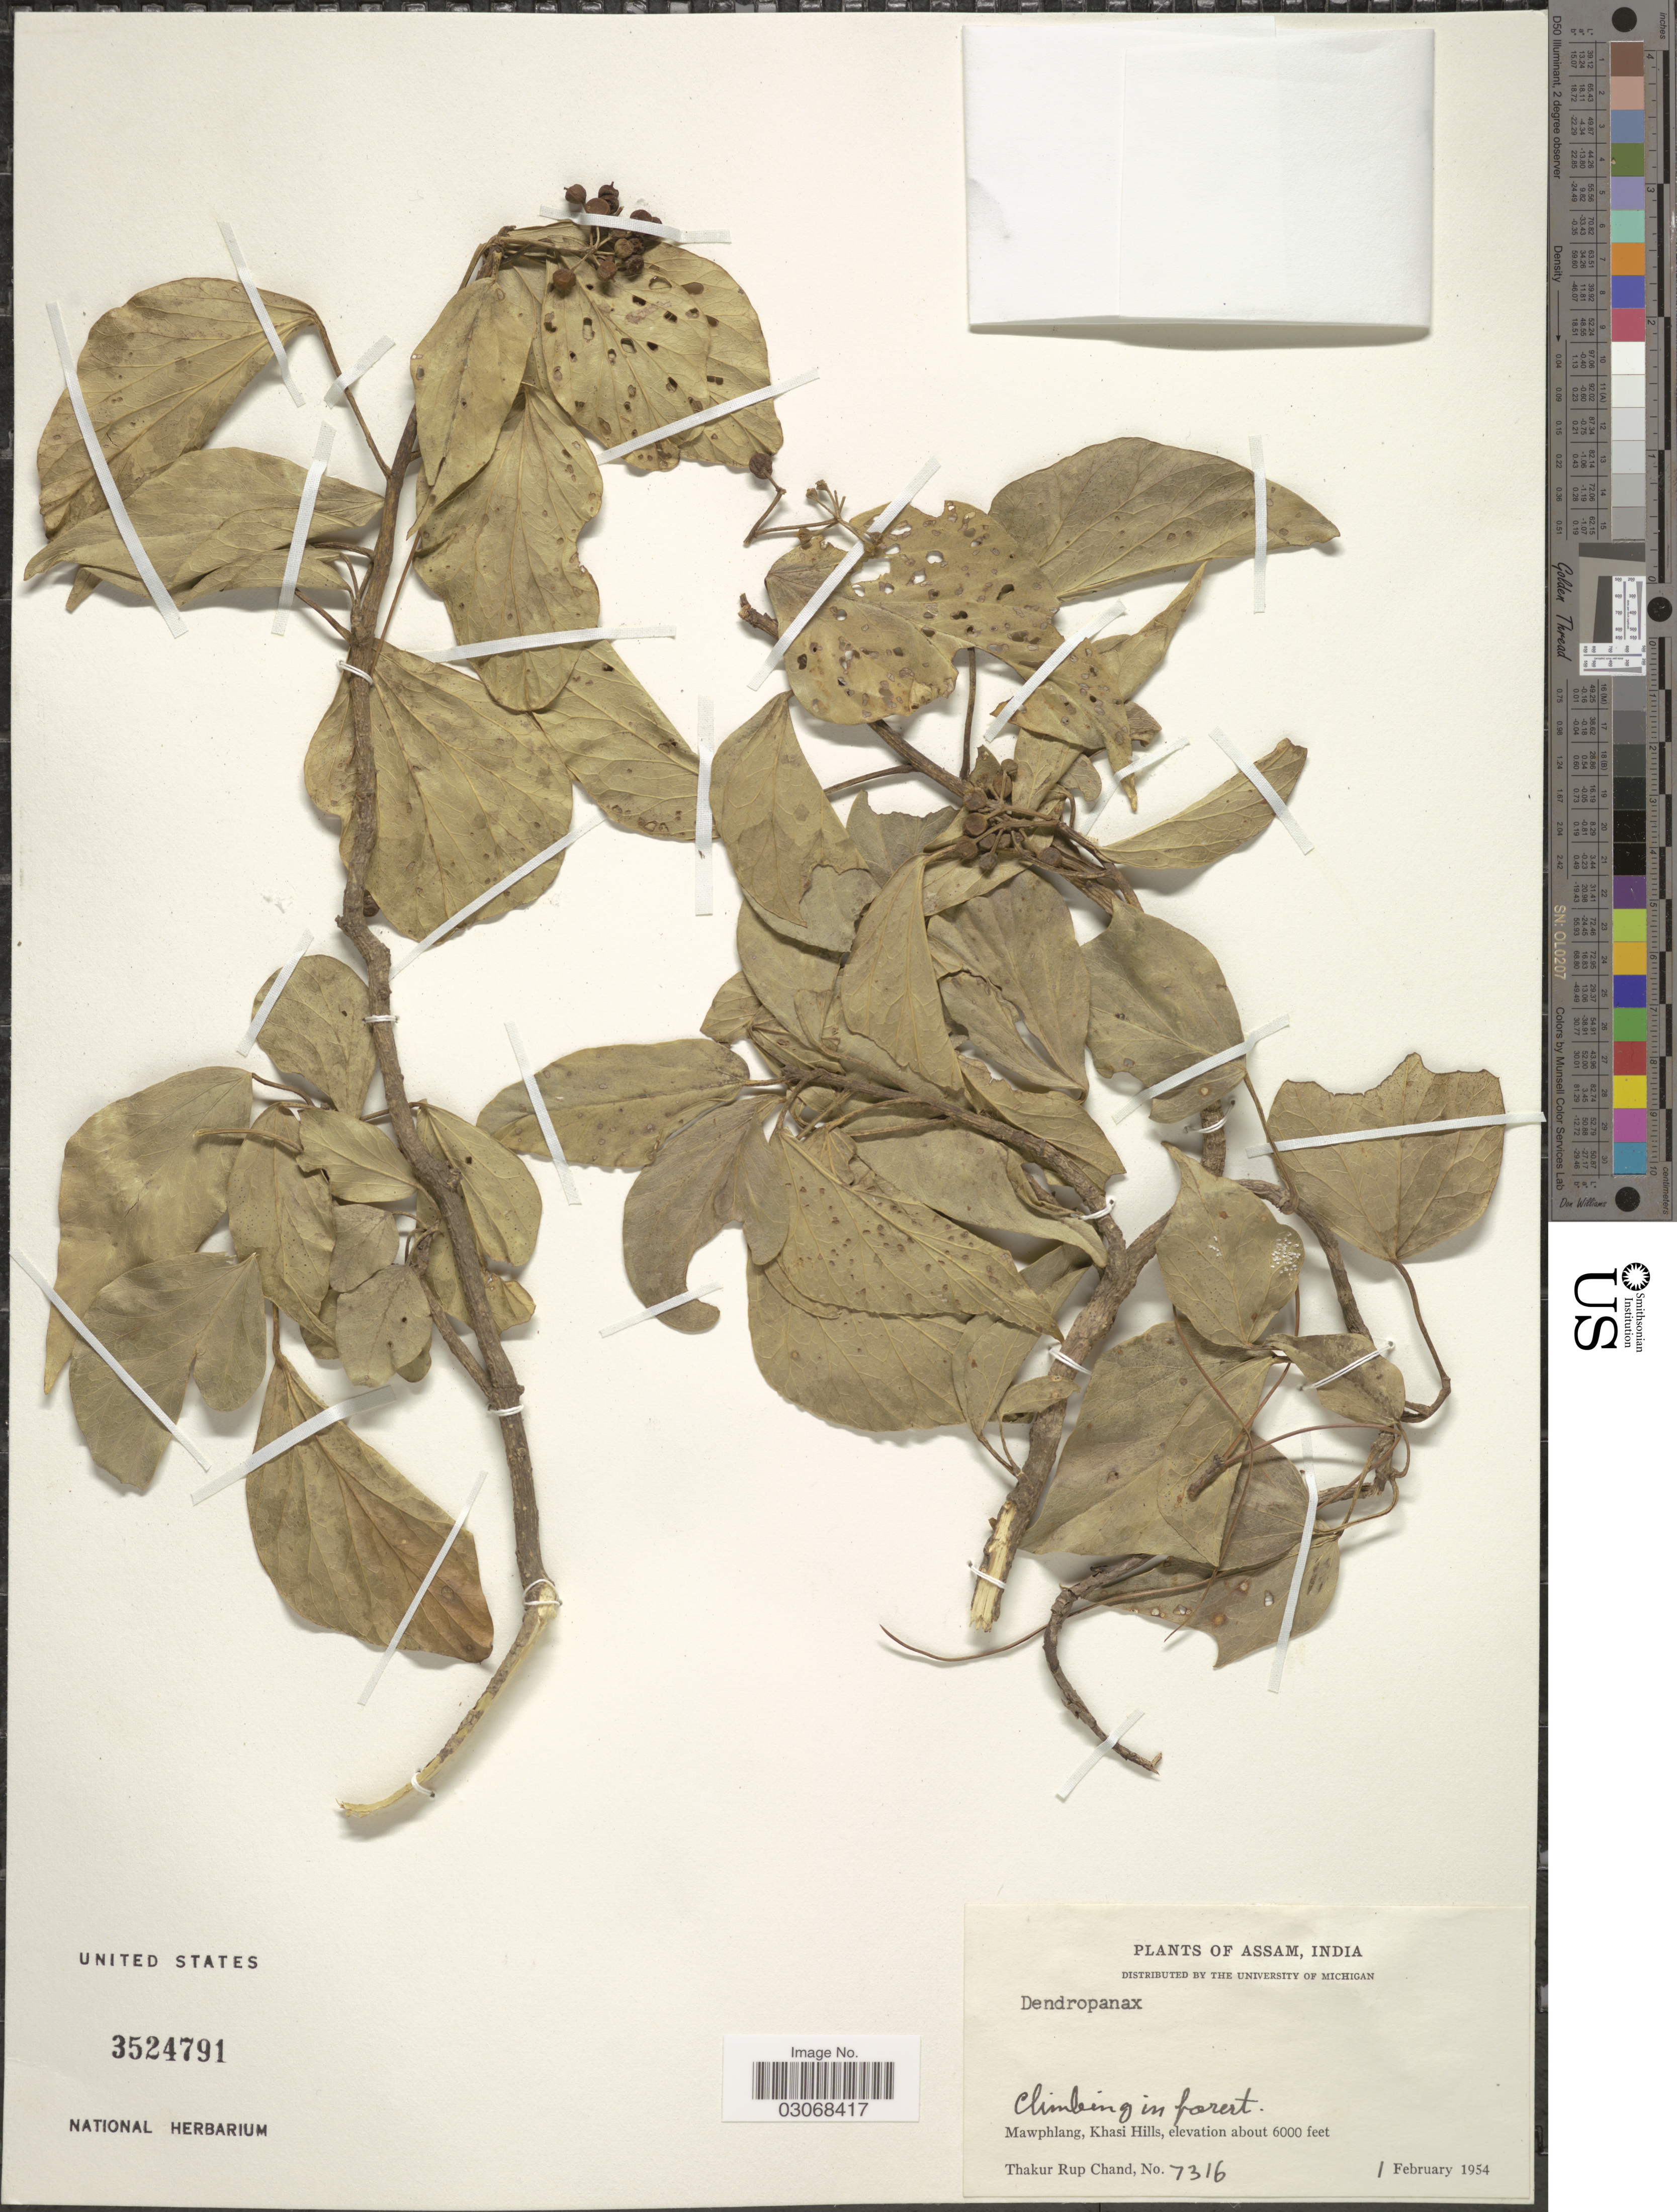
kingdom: Plantae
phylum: Tracheophyta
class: Magnoliopsida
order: Apiales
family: Araliaceae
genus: Hedera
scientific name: Hedera nepalensis var. sinensis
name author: (Tobler) Rehder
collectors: T. R. Chand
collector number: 7316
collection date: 1954-02-01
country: India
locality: Mawphlang, Khasi Hills.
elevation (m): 1829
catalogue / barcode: US 3524791